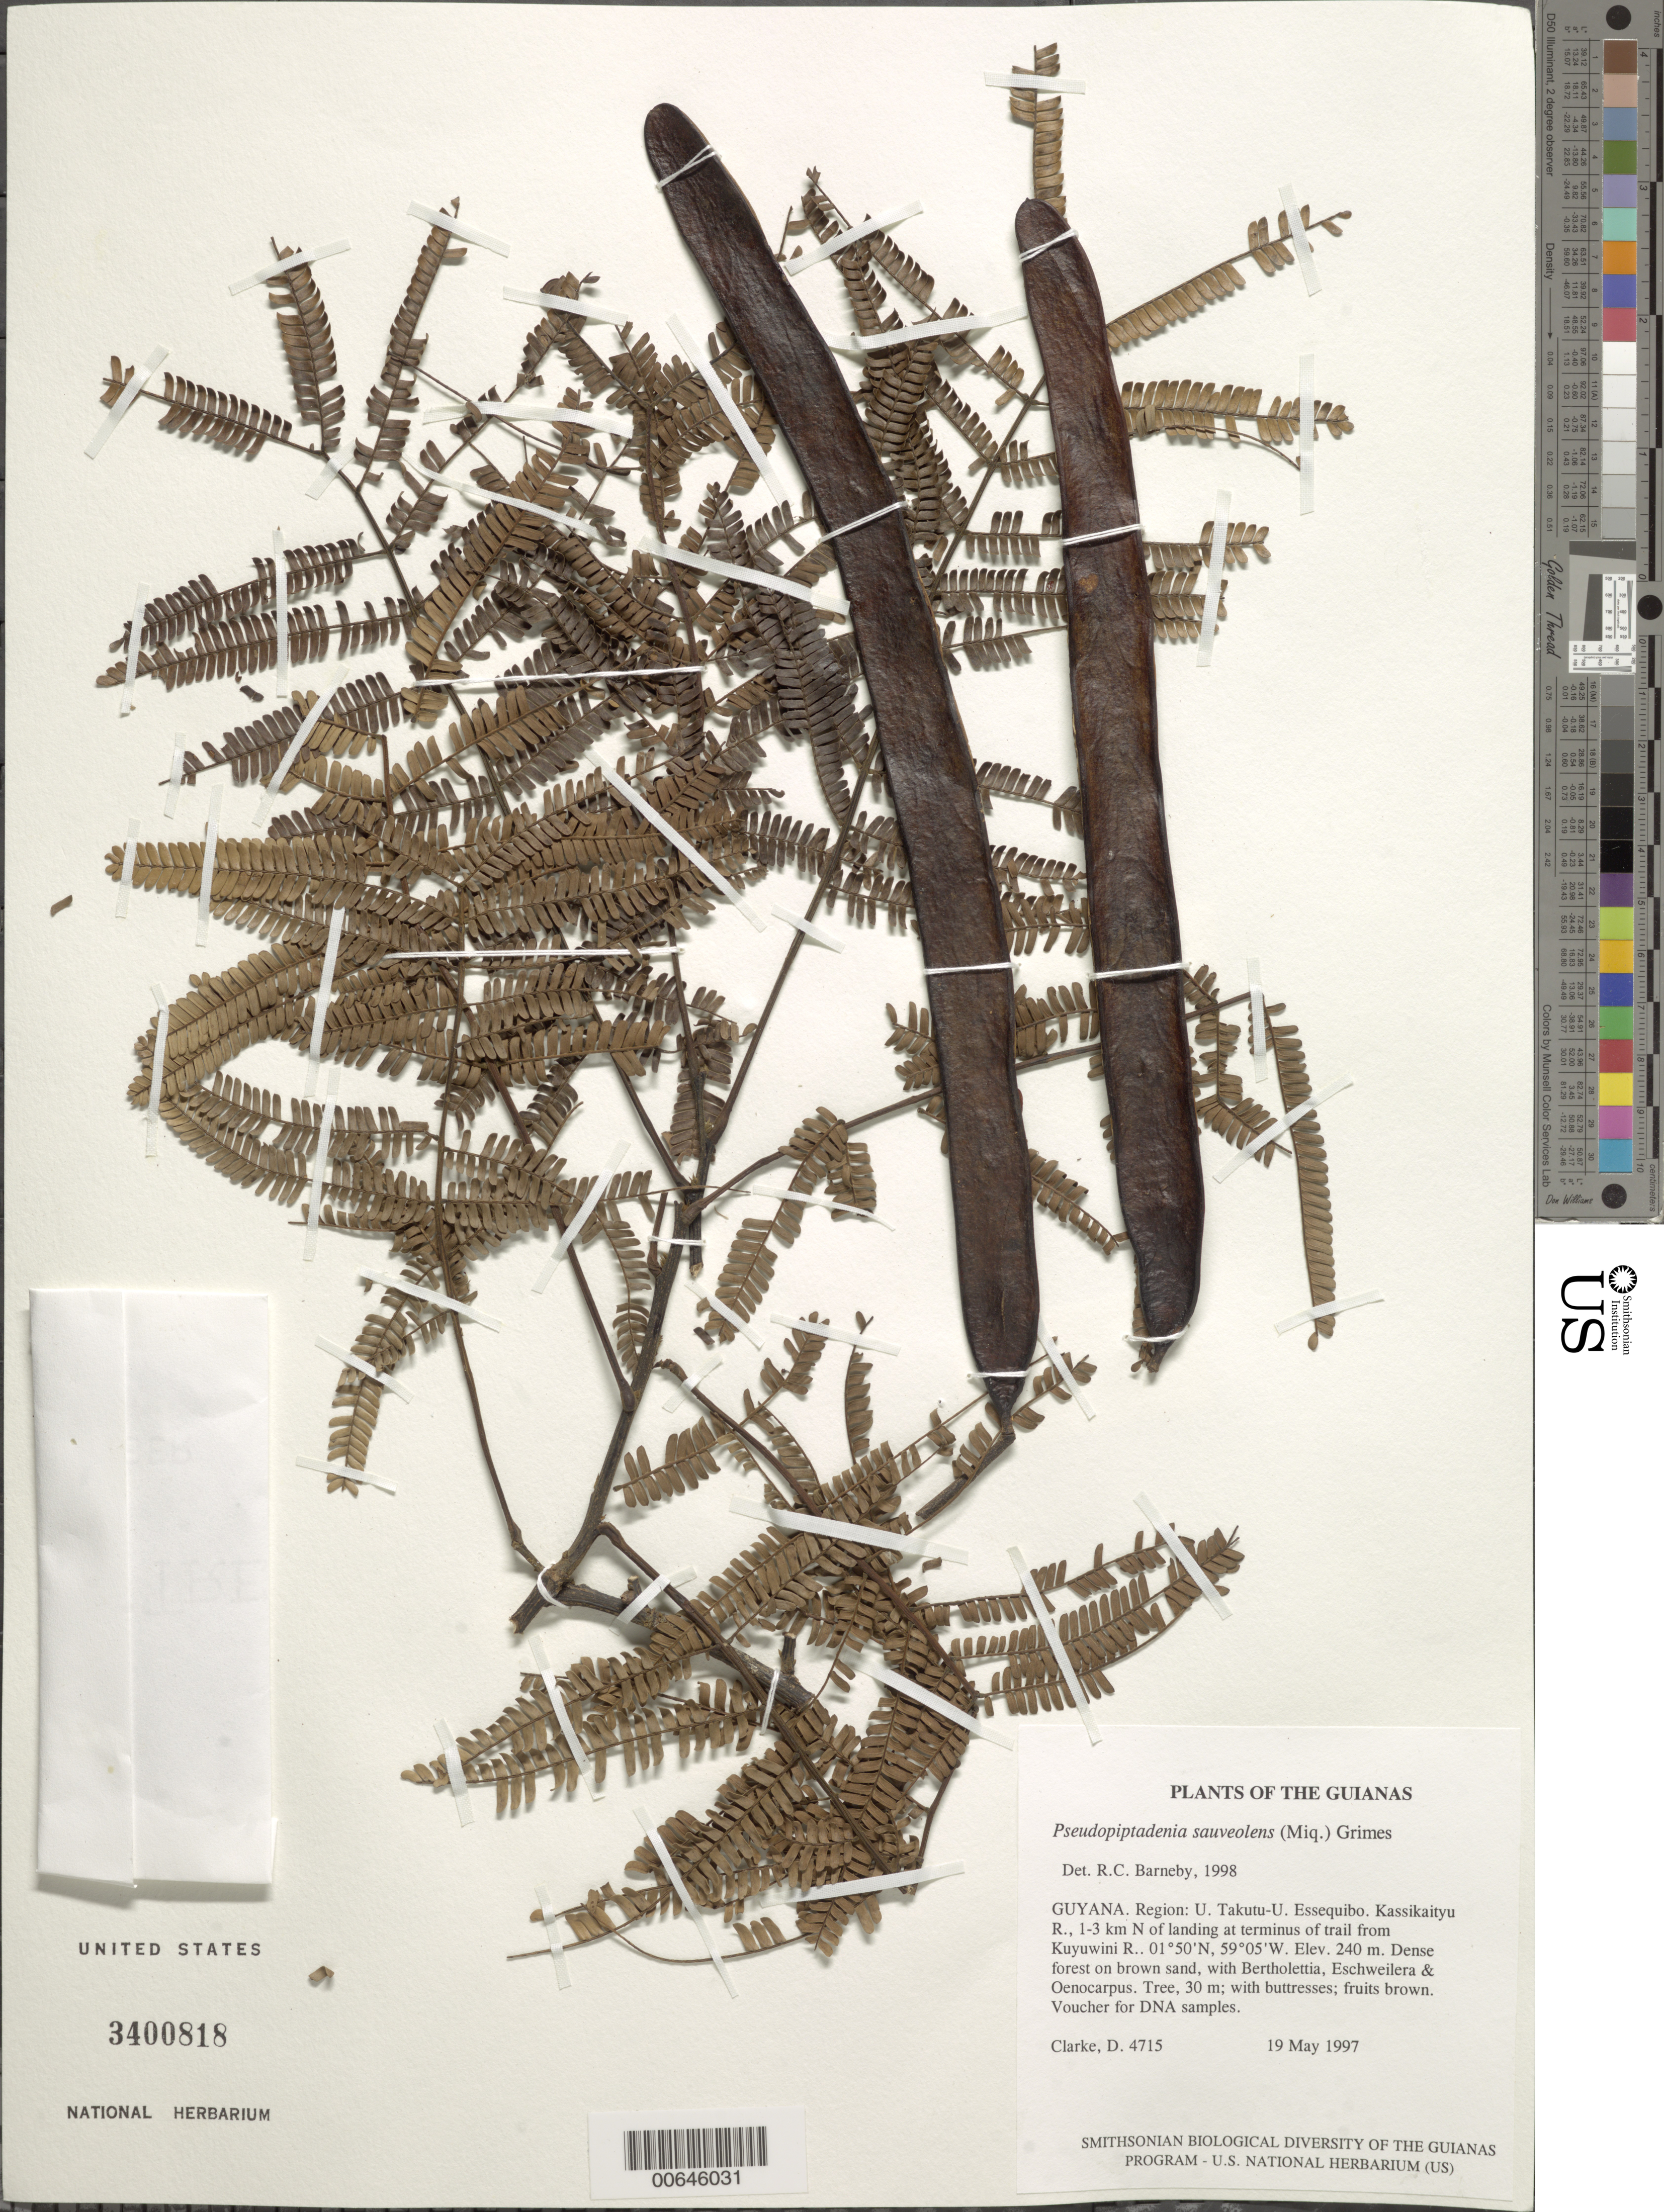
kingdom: Plantae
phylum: Tracheophyta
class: Magnoliopsida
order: Fabales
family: Fabaceae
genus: Marlimorimia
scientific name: Marlimorimia psilostachya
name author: (DC.) L.P. Queiroz & Marc.F. Simon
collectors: H. D. Clarke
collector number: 4715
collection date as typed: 19 May 1997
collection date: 1997-05-19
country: Guyana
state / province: U. Takutu-U. Essequibo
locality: Kassikaityu R., 1-3 km N of landing at terminus of trail from Kuyuwini R.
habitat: Dense forest on brown sand, with Bertholettia, Eschweilera & Oenocarpus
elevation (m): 240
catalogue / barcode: US 3400818